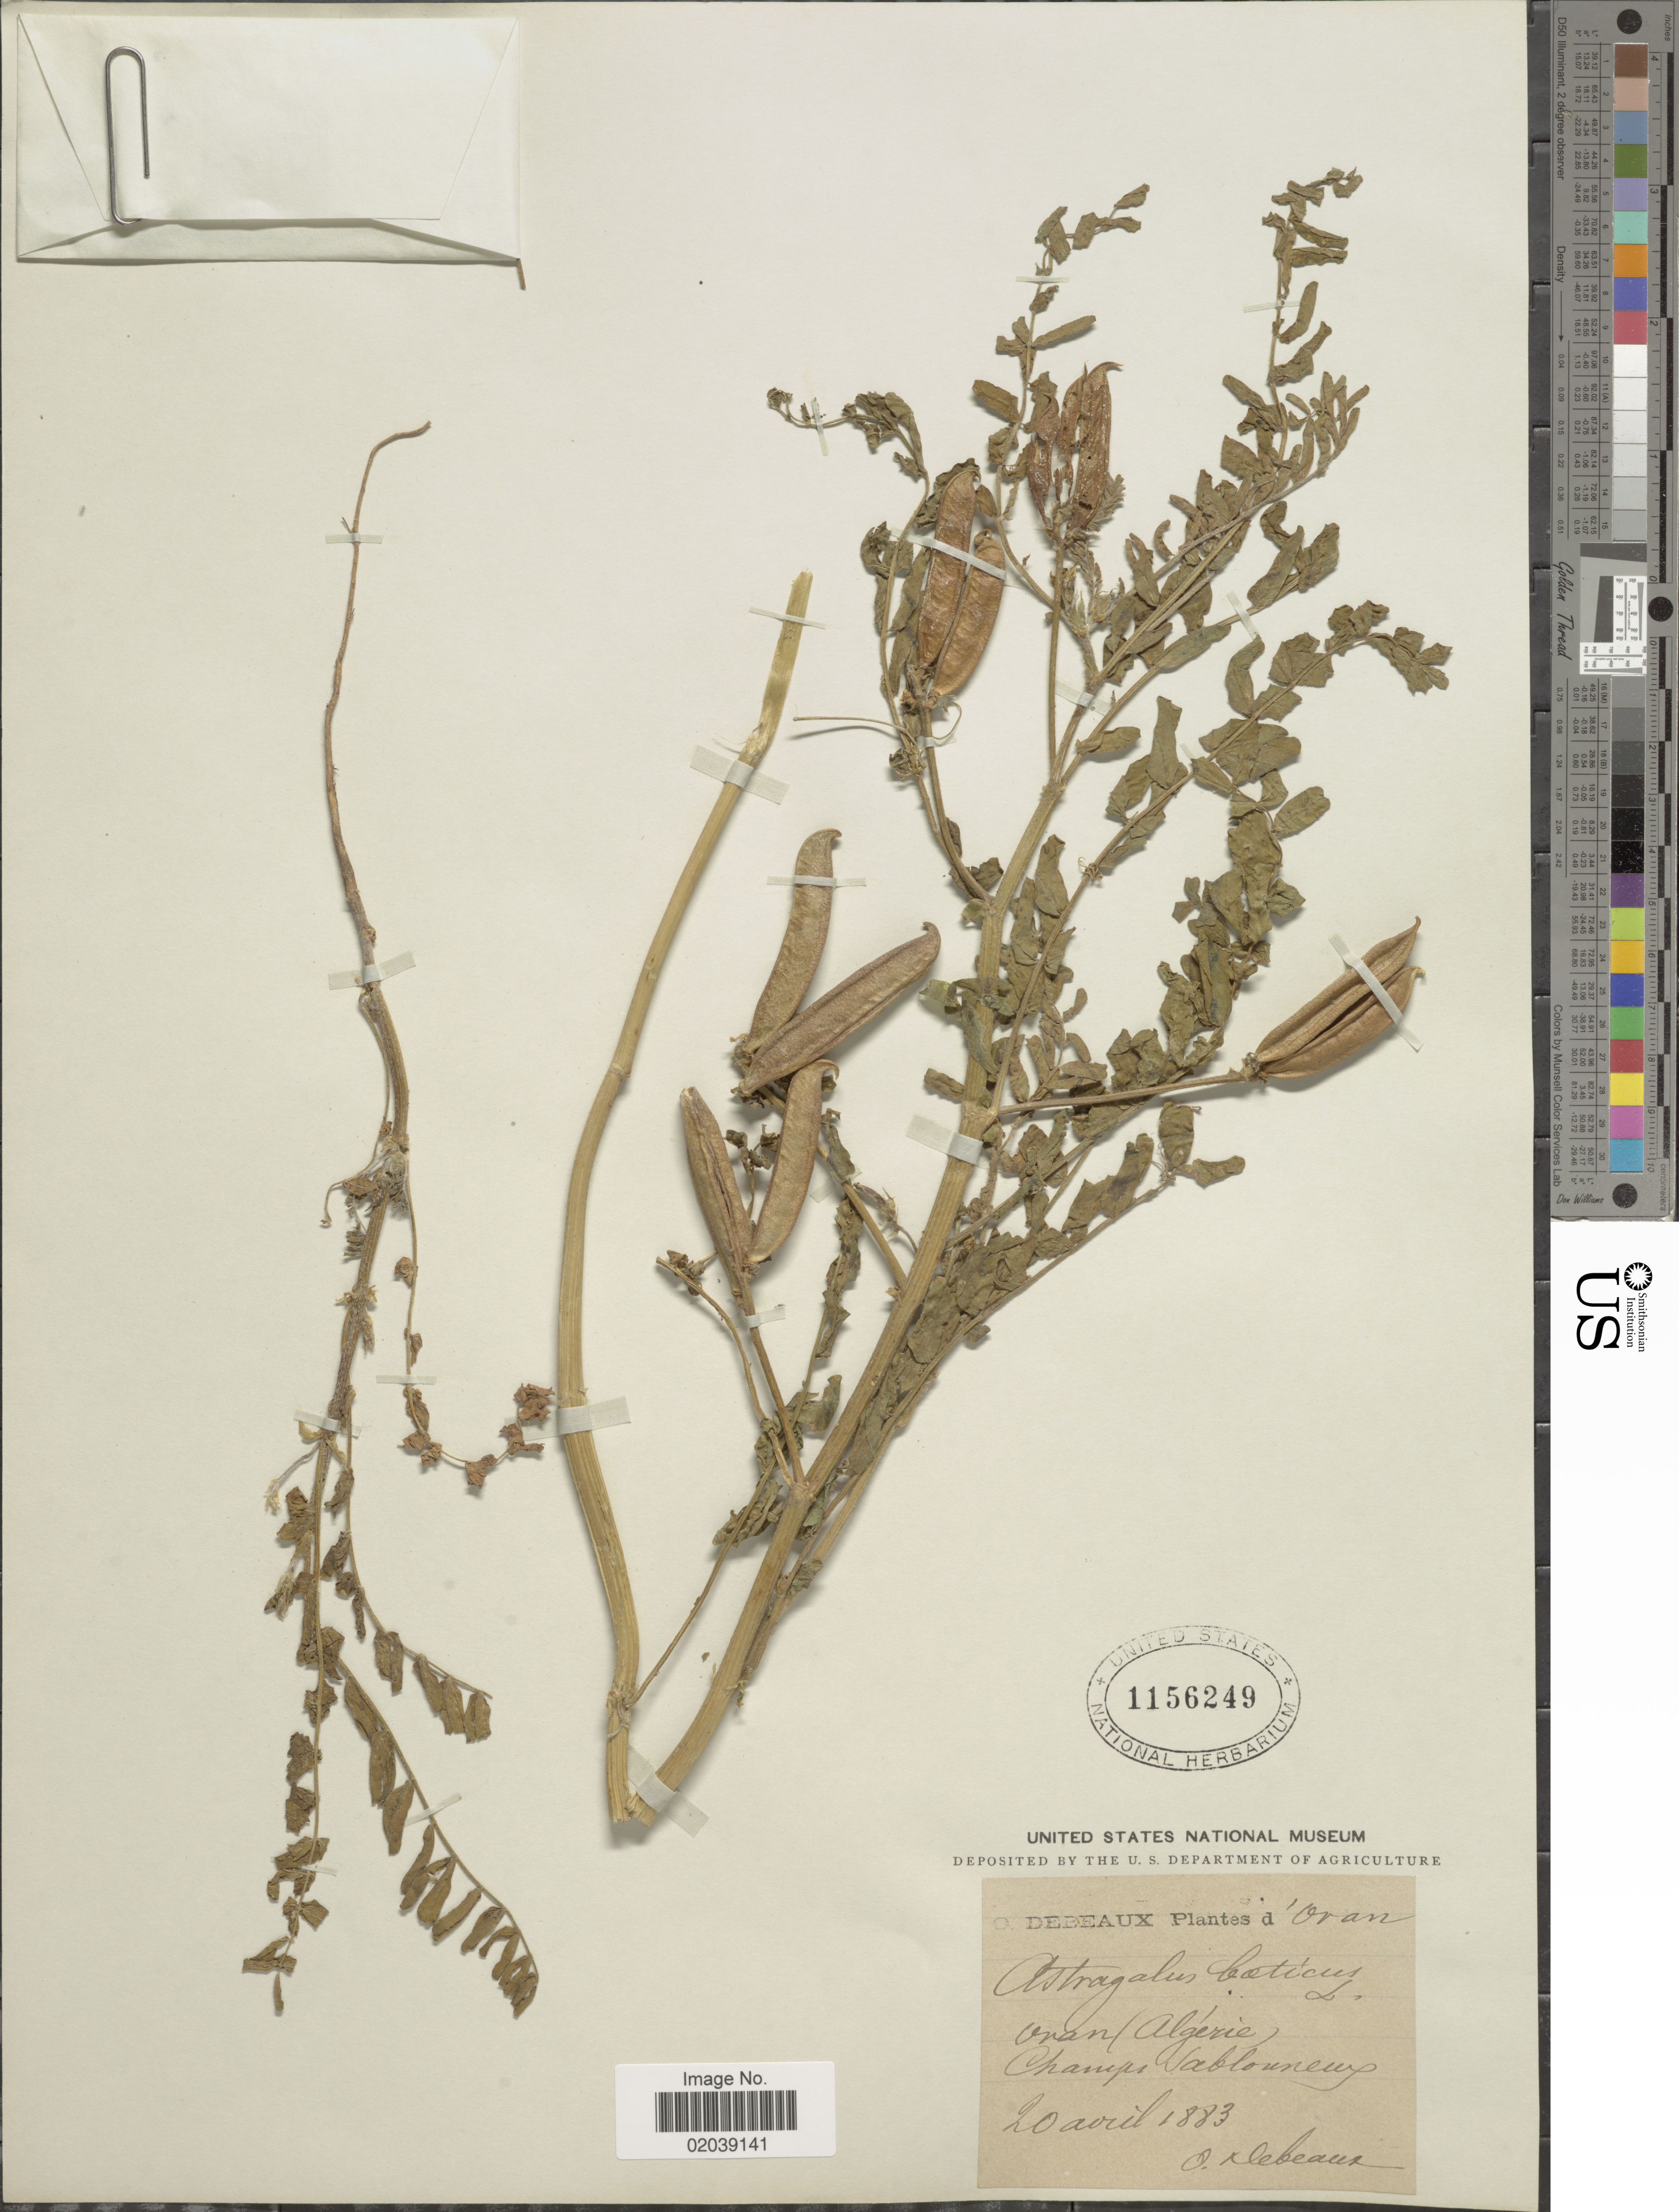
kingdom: Plantae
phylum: Tracheophyta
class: Magnoliopsida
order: Fabales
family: Fabaceae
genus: Astragalus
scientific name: Astragalus baeticus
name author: L.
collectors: O. Debeaux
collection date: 1883-04-20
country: Algeria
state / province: Oran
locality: Champs Sablonneux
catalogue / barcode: US 1156249